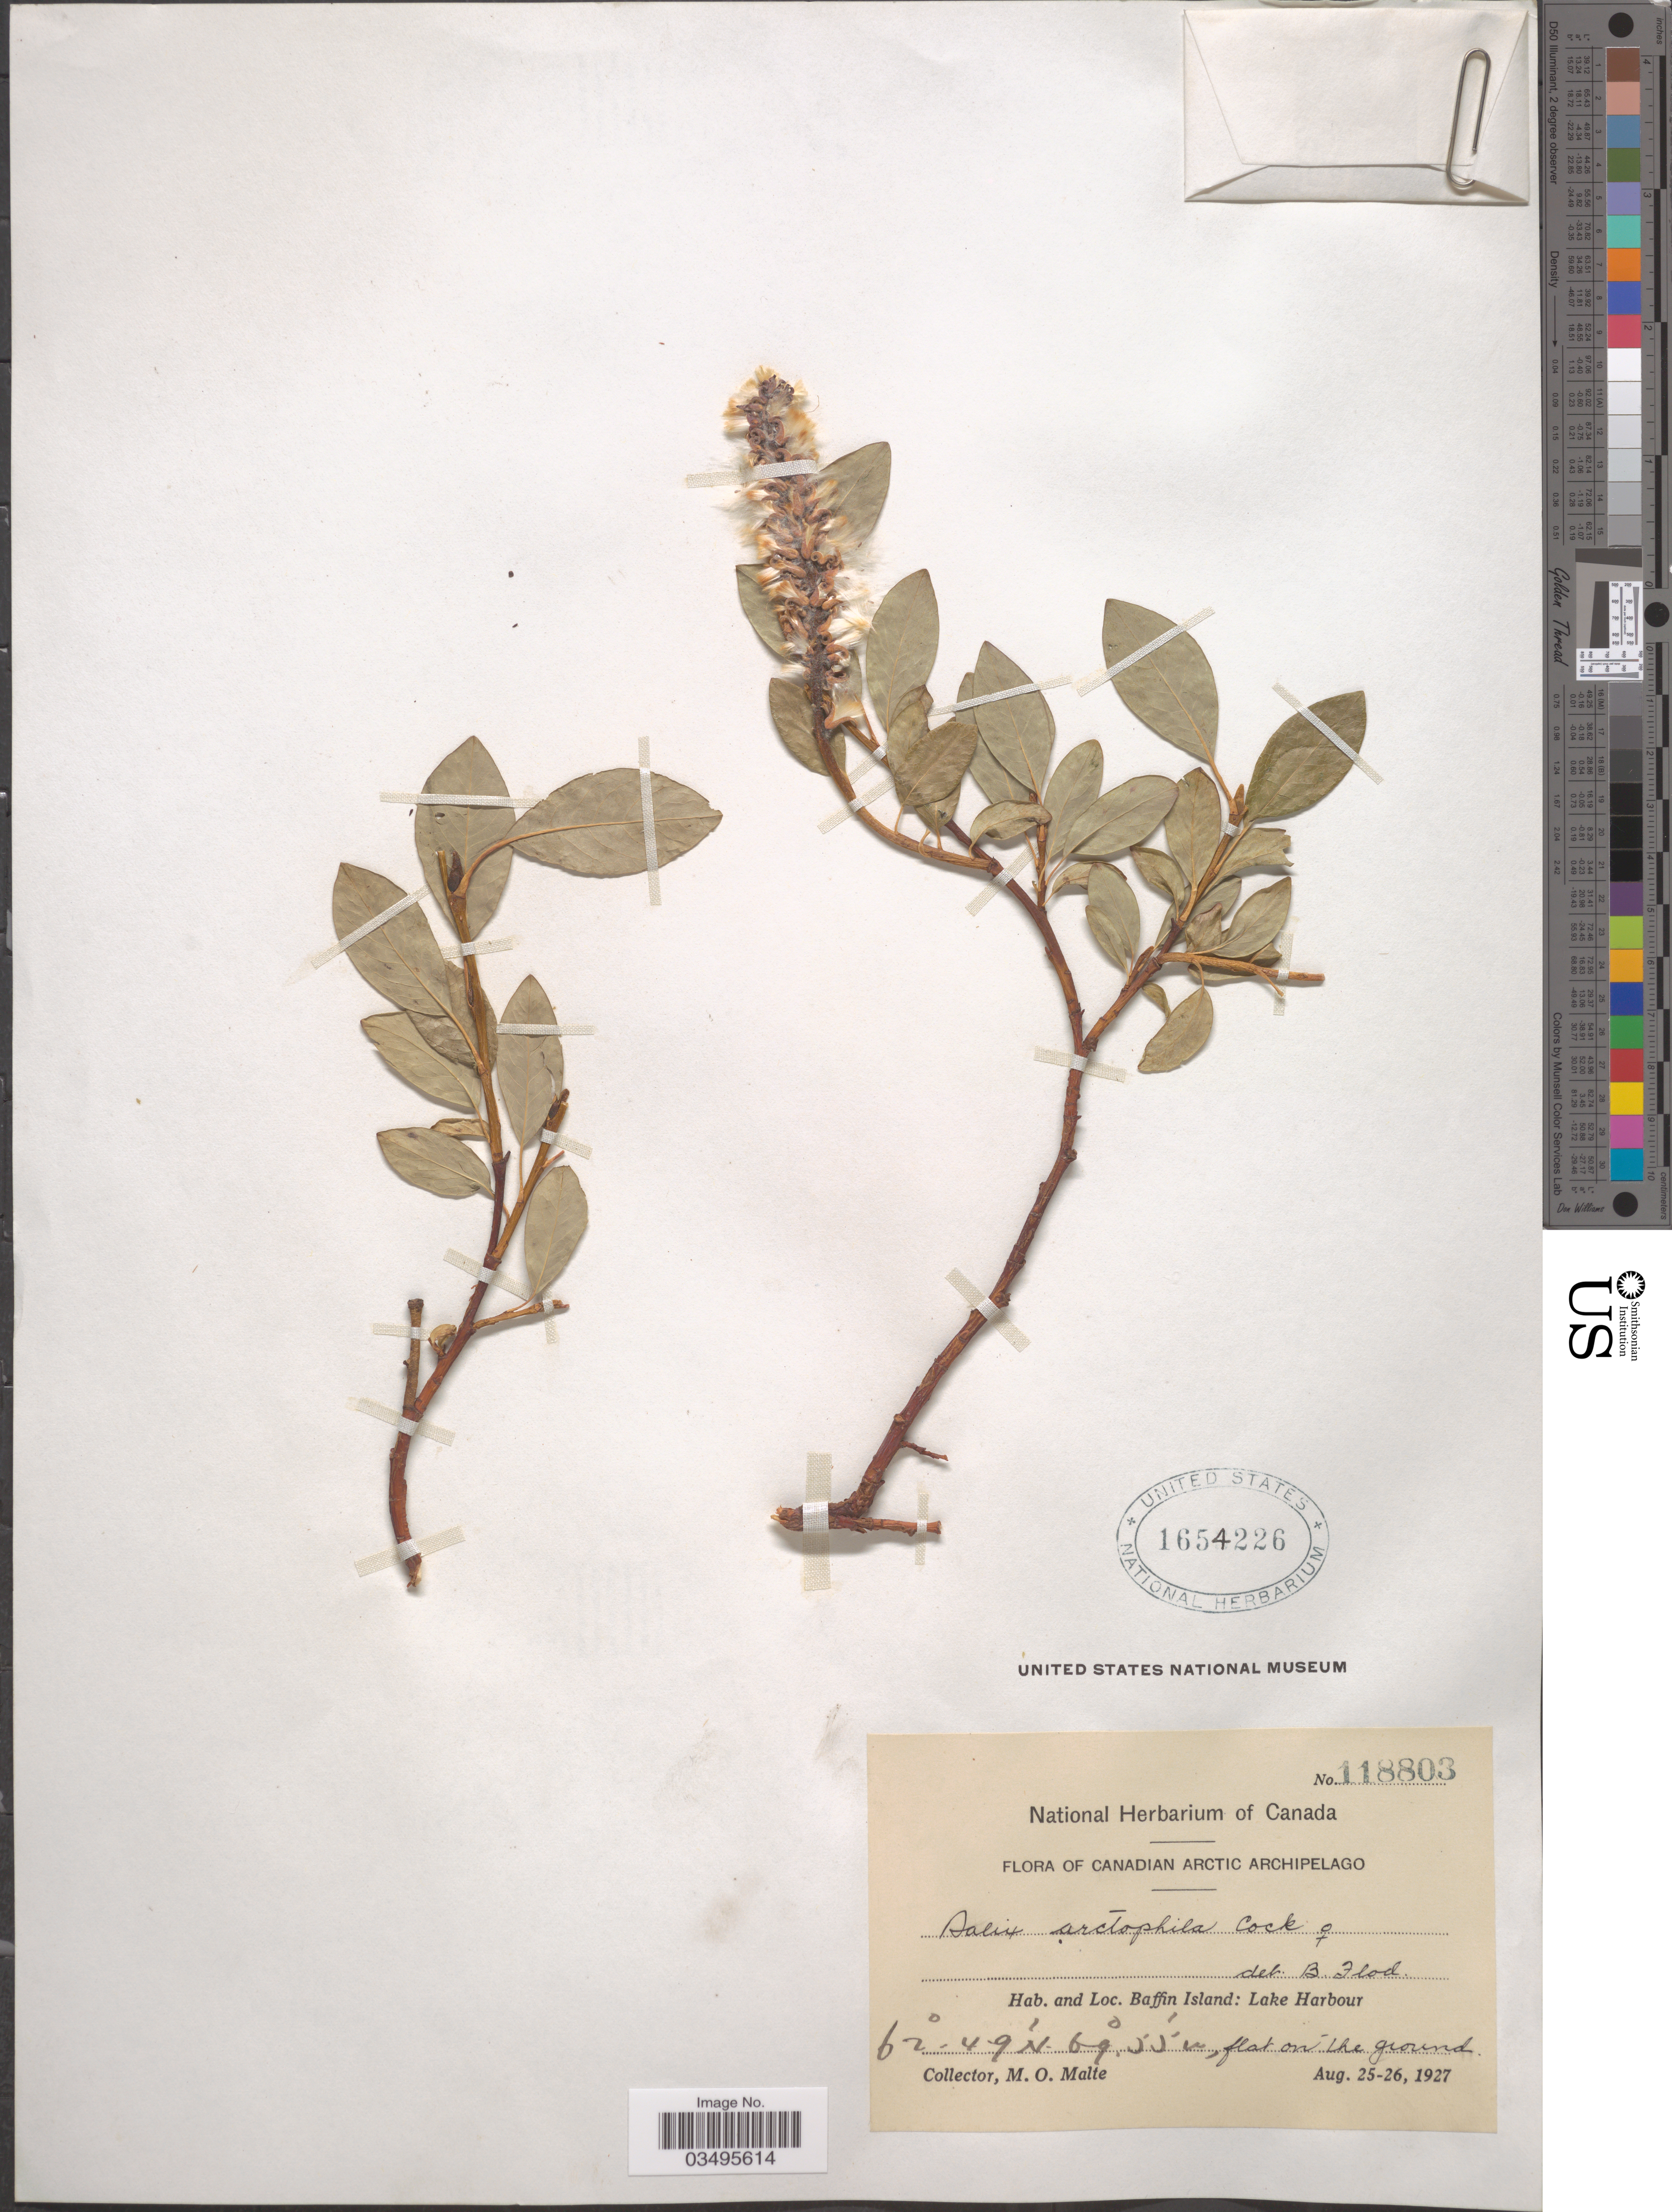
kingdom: Plantae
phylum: Tracheophyta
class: Magnoliopsida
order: Malpighiales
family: Salicaceae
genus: Salix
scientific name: Salix arctophila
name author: Cockerell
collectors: M. O. Malte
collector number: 118803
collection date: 1927-08-25/1927-08-26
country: Canada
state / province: Nunavut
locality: Canadian Arctic Archipelago. Baffin Island: Lake Harbour.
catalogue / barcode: US 1654226